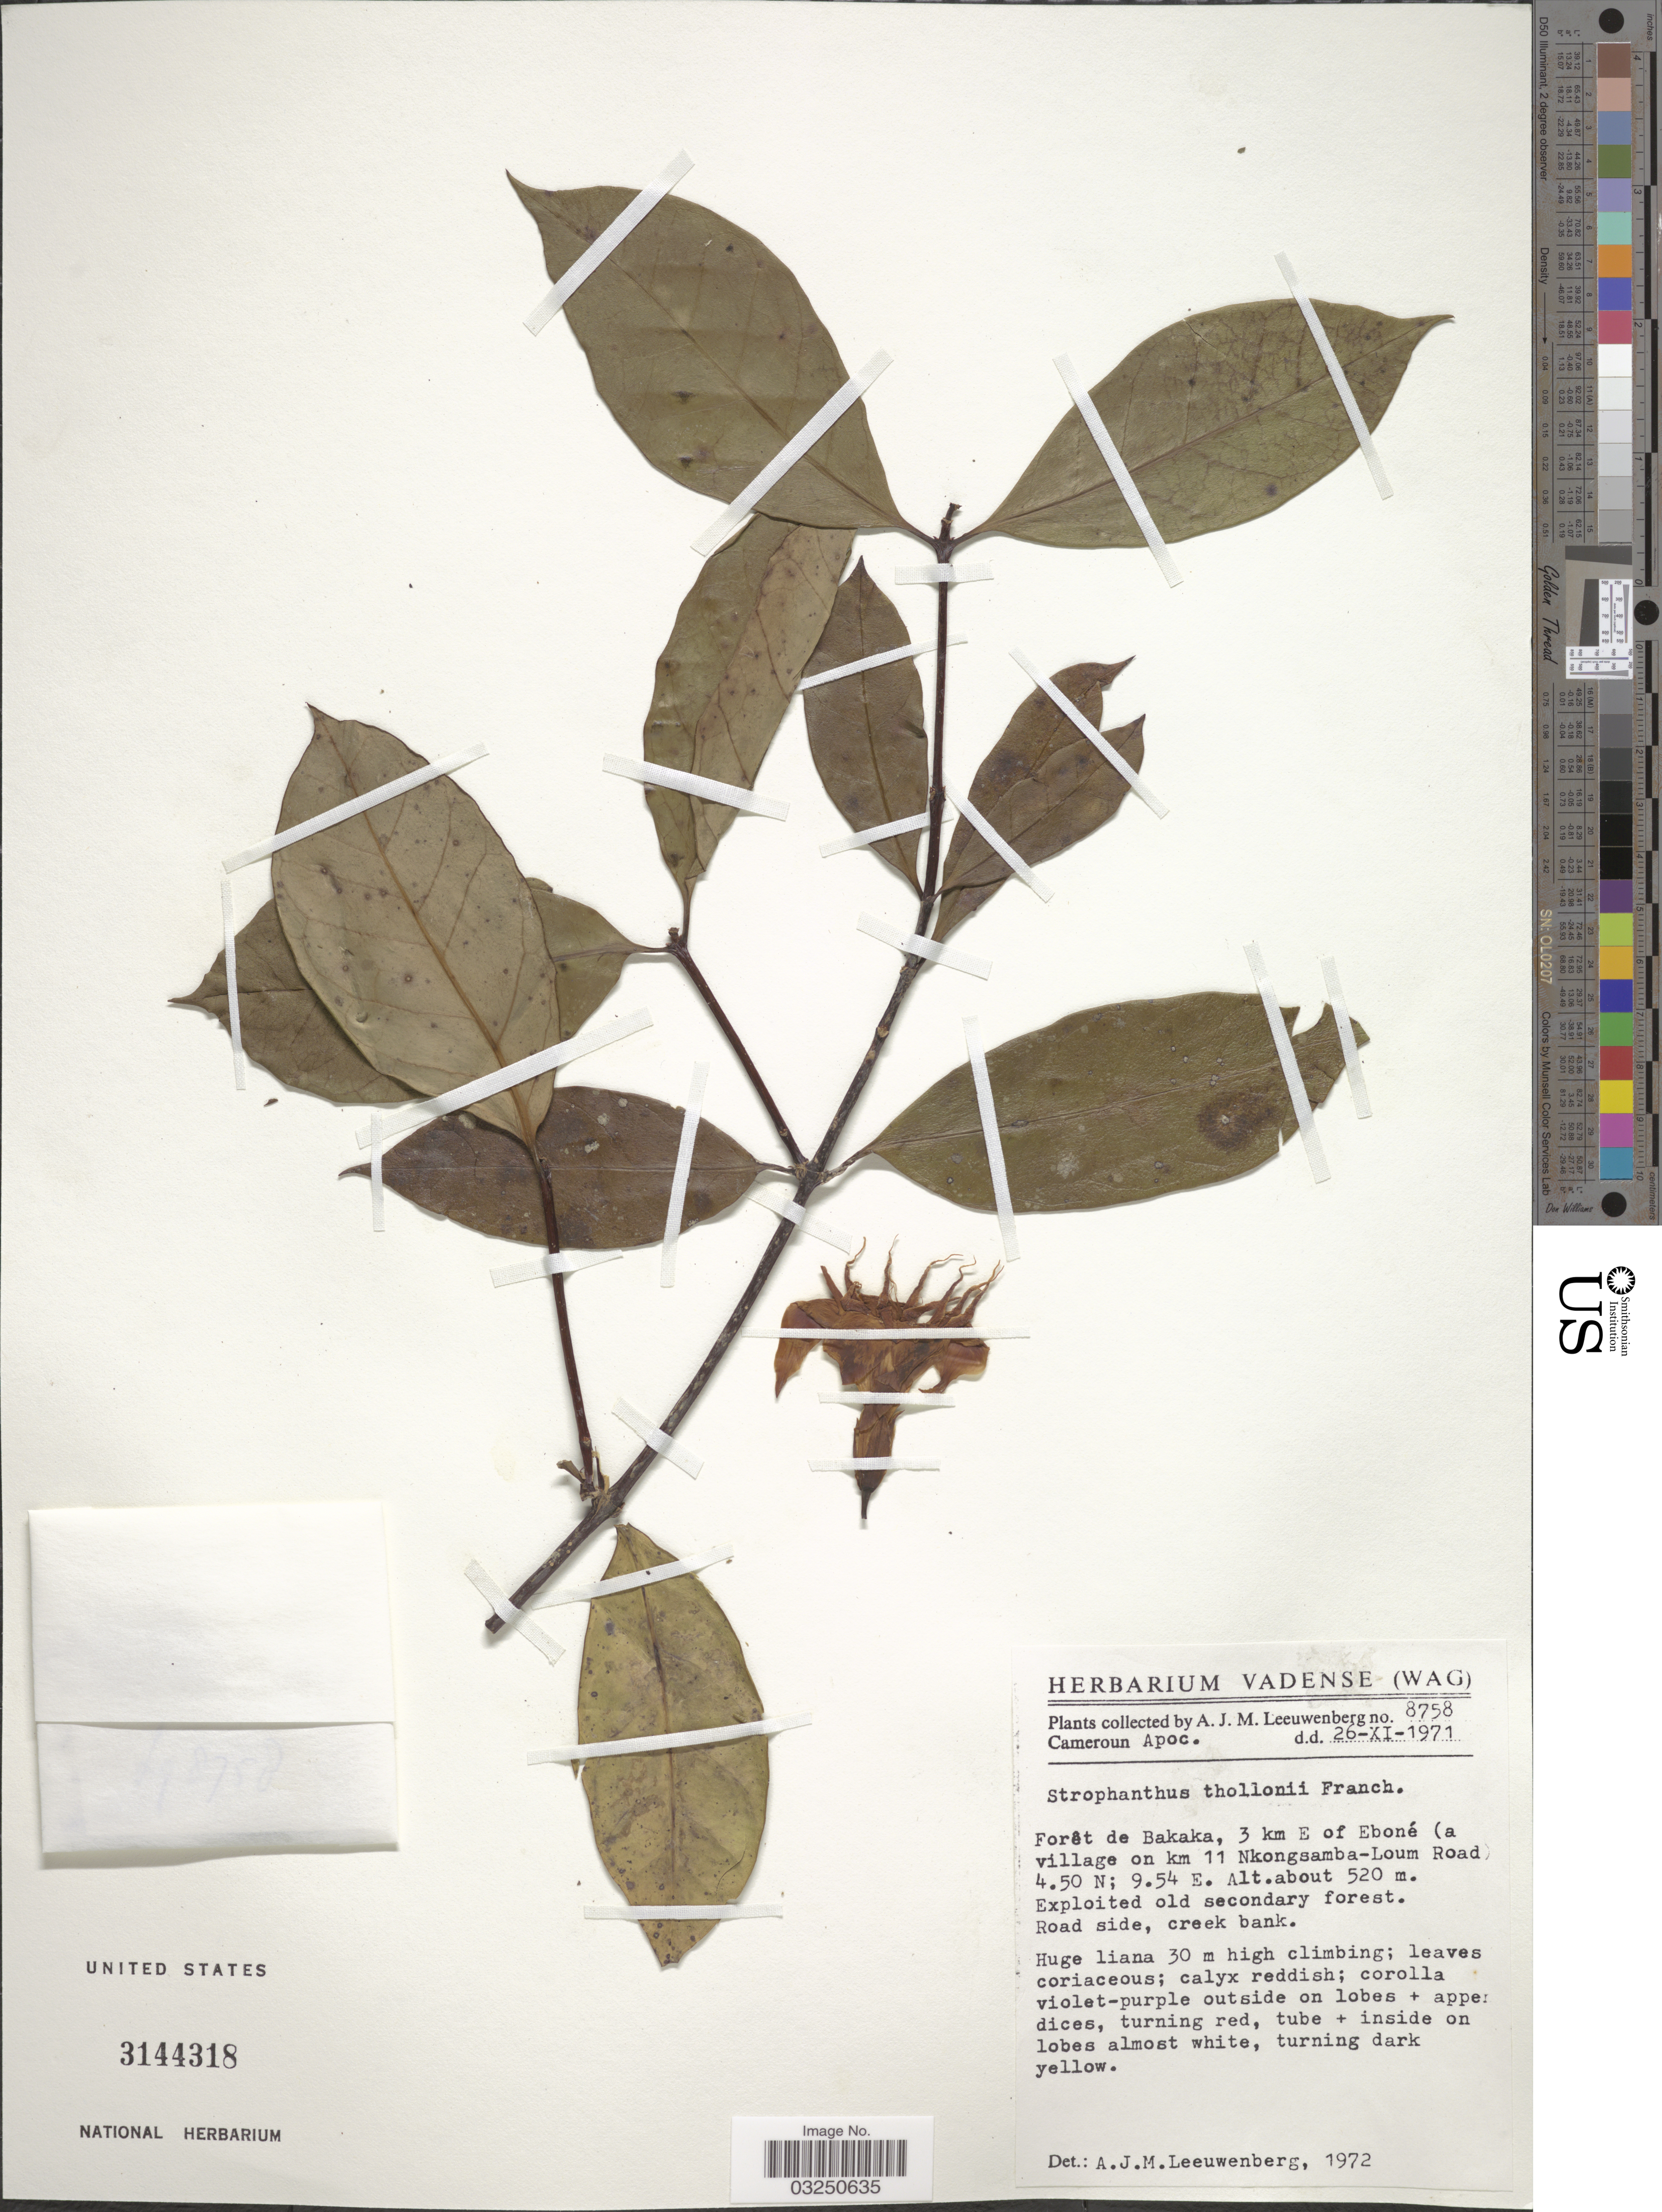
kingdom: Plantae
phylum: Tracheophyta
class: Magnoliopsida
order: Gentianales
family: Apocynaceae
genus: Strophanthus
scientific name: Strophanthus thollonii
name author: Franch.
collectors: A. J. M. Leeuwenberg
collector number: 8758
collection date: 1971-11-26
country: Cameroon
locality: Forêt de Bakaka, 3 km E of Eboné (a village on km 11 Nkongsamba-Loum Road).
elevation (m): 520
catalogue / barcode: US 3144318